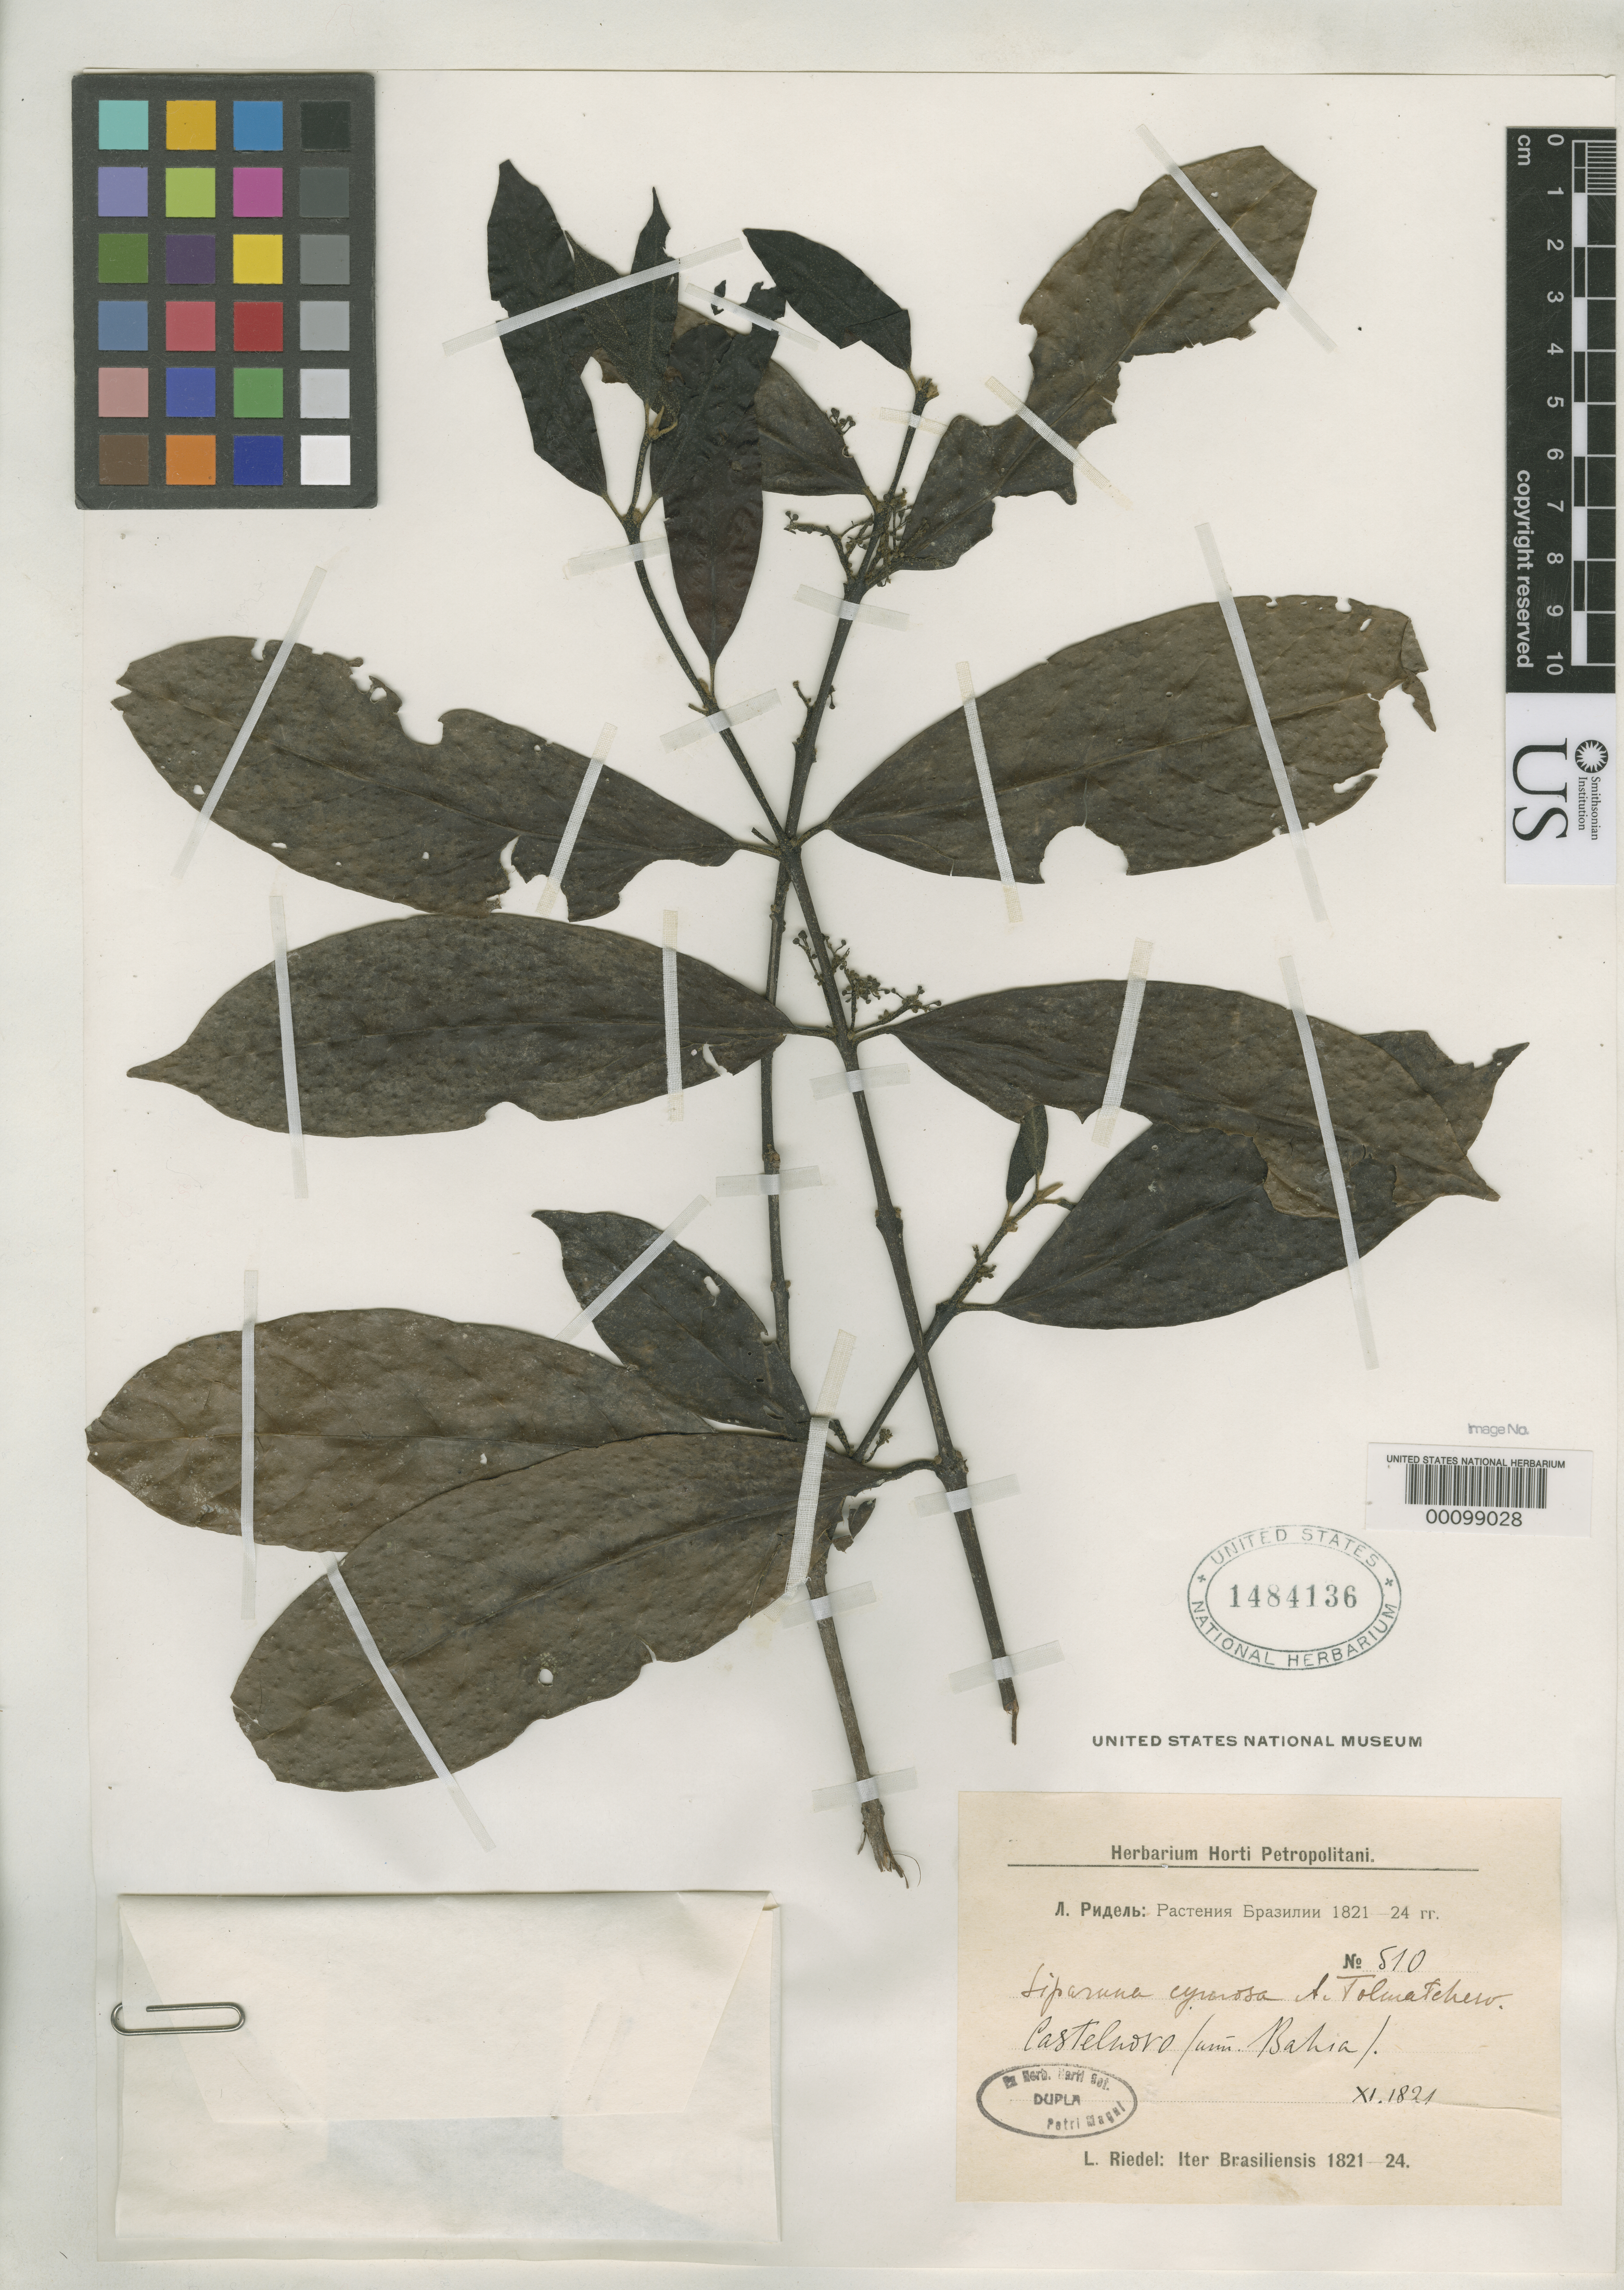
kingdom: Plantae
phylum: Tracheophyta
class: Magnoliopsida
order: Laurales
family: Siparunaceae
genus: Siparuna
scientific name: Siparuna cymosa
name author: Tolmachev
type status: Isotype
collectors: L. Riedel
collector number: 510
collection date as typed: Nov 1821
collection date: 1821-11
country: Brazil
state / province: Bahia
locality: North of Esplanda city on road to Jaquera.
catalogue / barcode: US 1484136